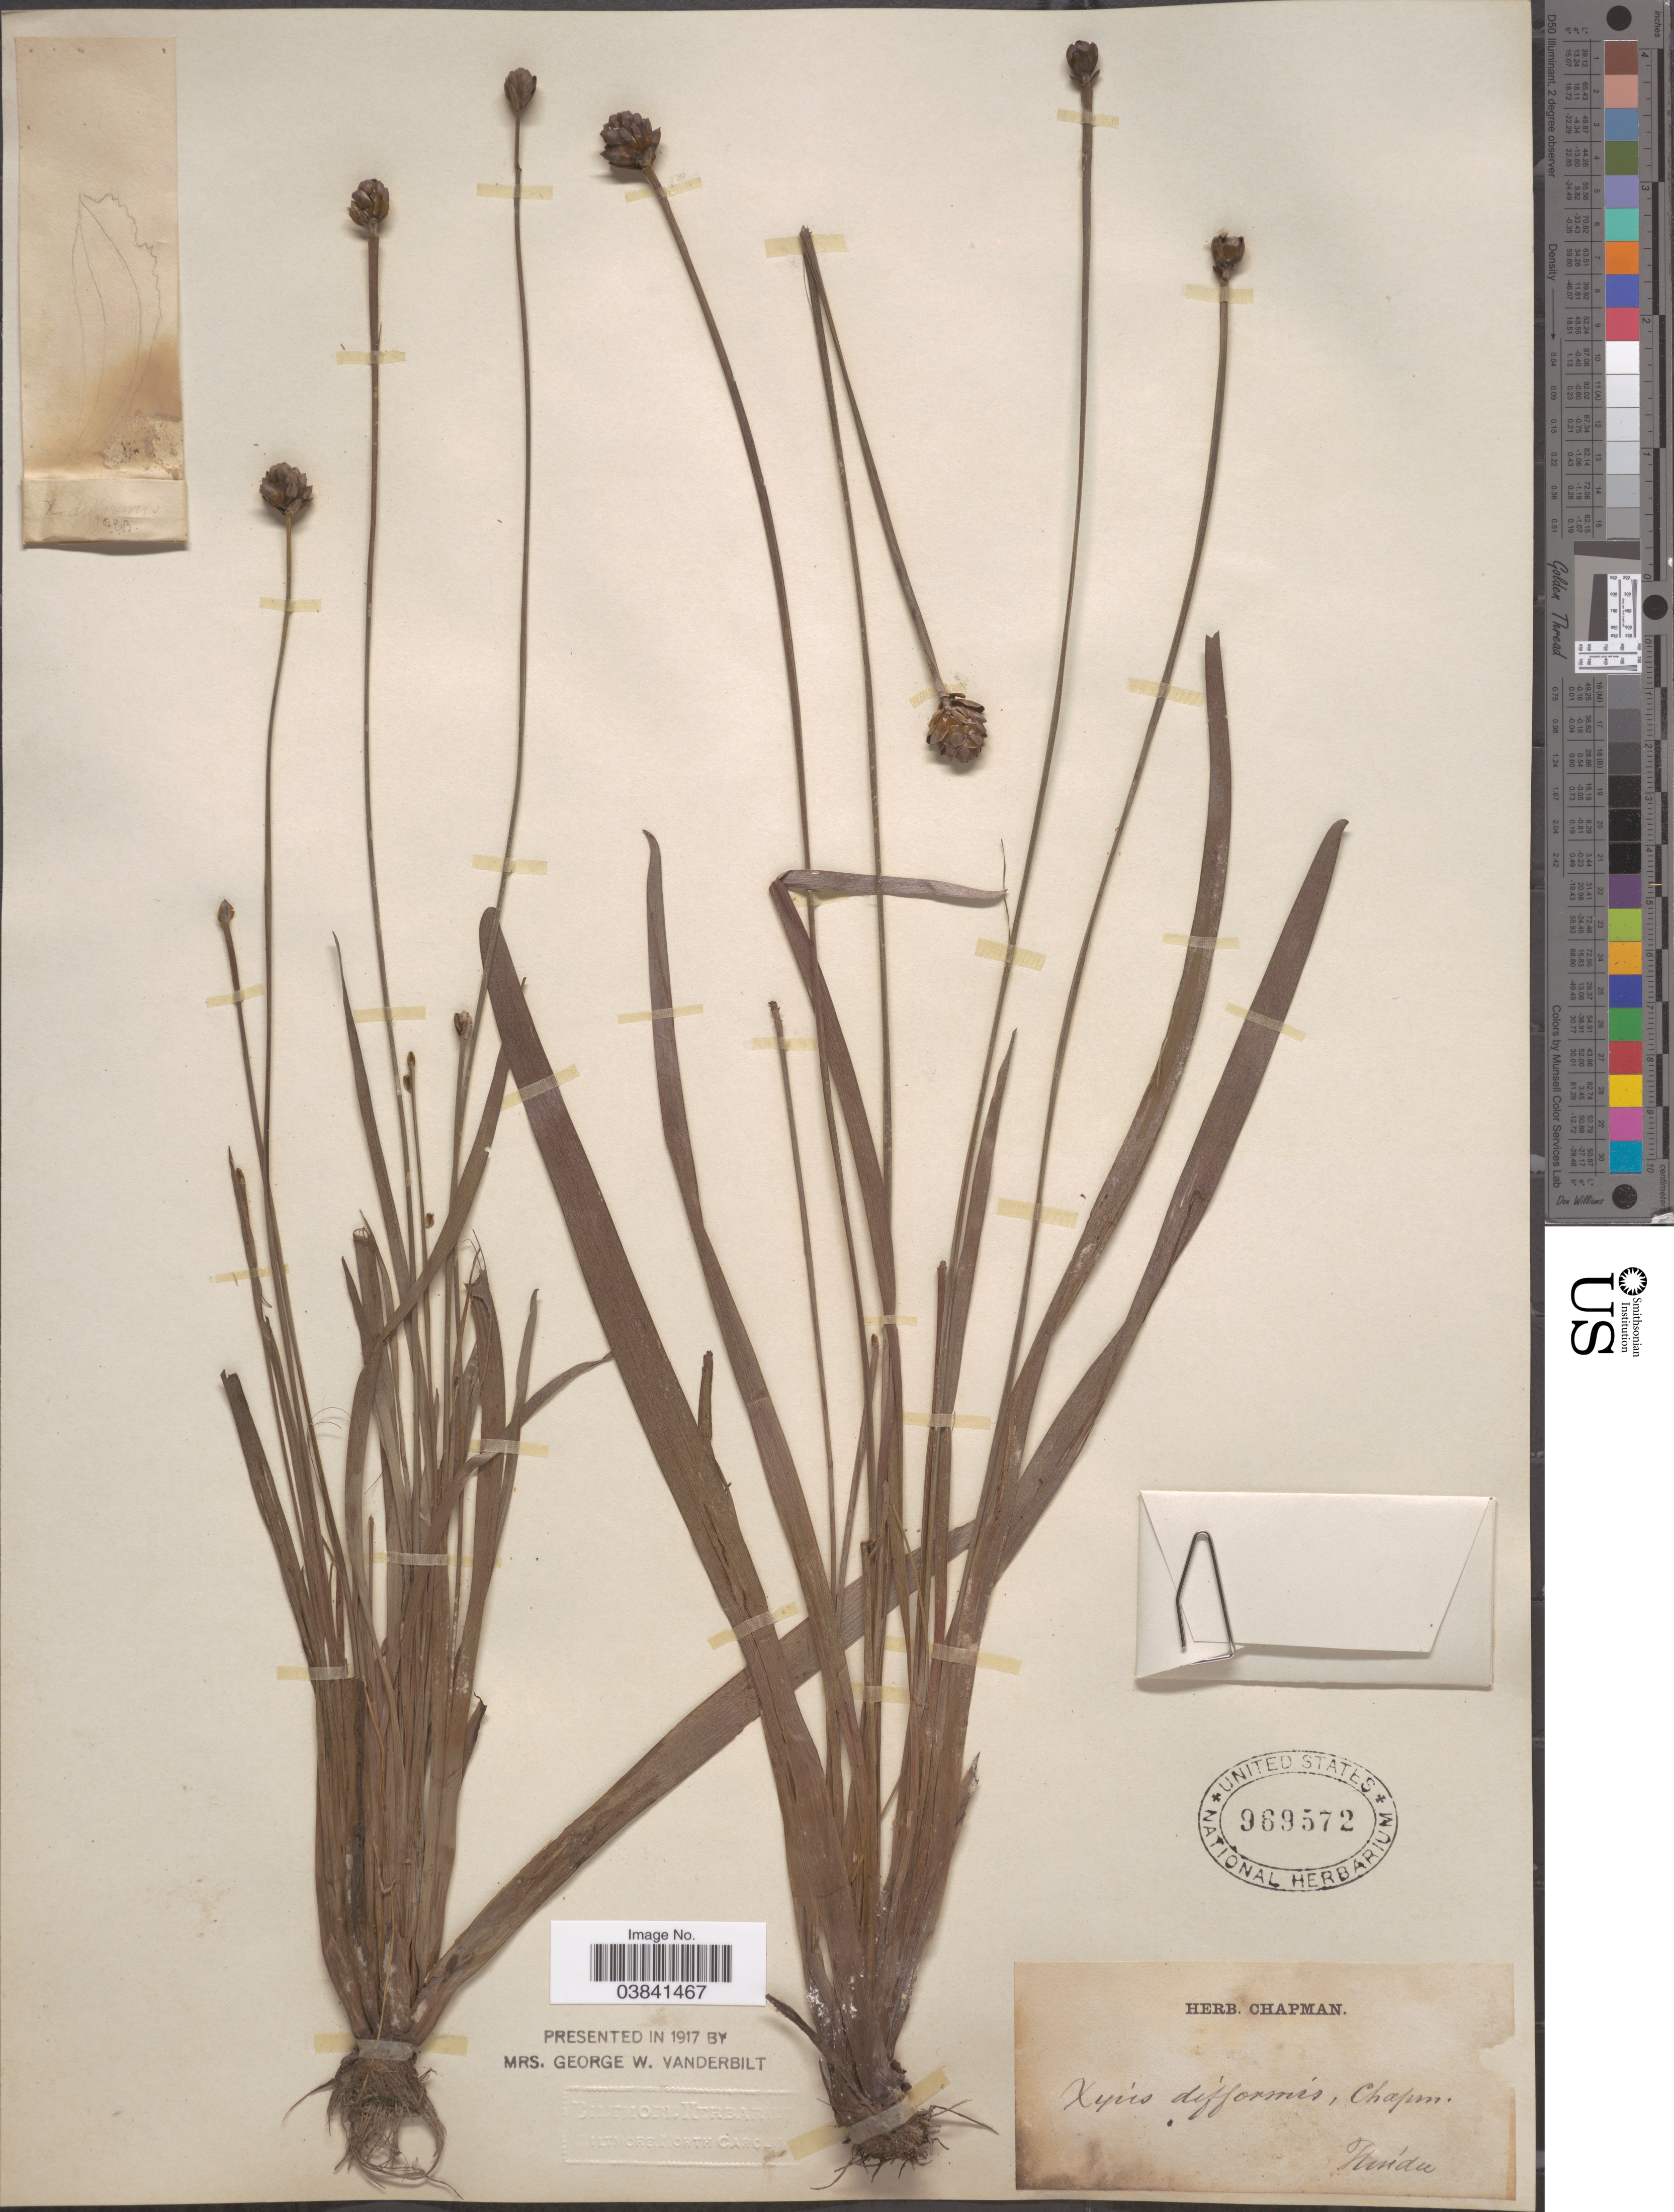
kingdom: Plantae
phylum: Tracheophyta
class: Liliopsida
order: Poales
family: Xyridaceae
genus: Xyris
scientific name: Xyris fimbriata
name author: Elliott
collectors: ex herb. Chapman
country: United States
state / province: Florida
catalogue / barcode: US 969572